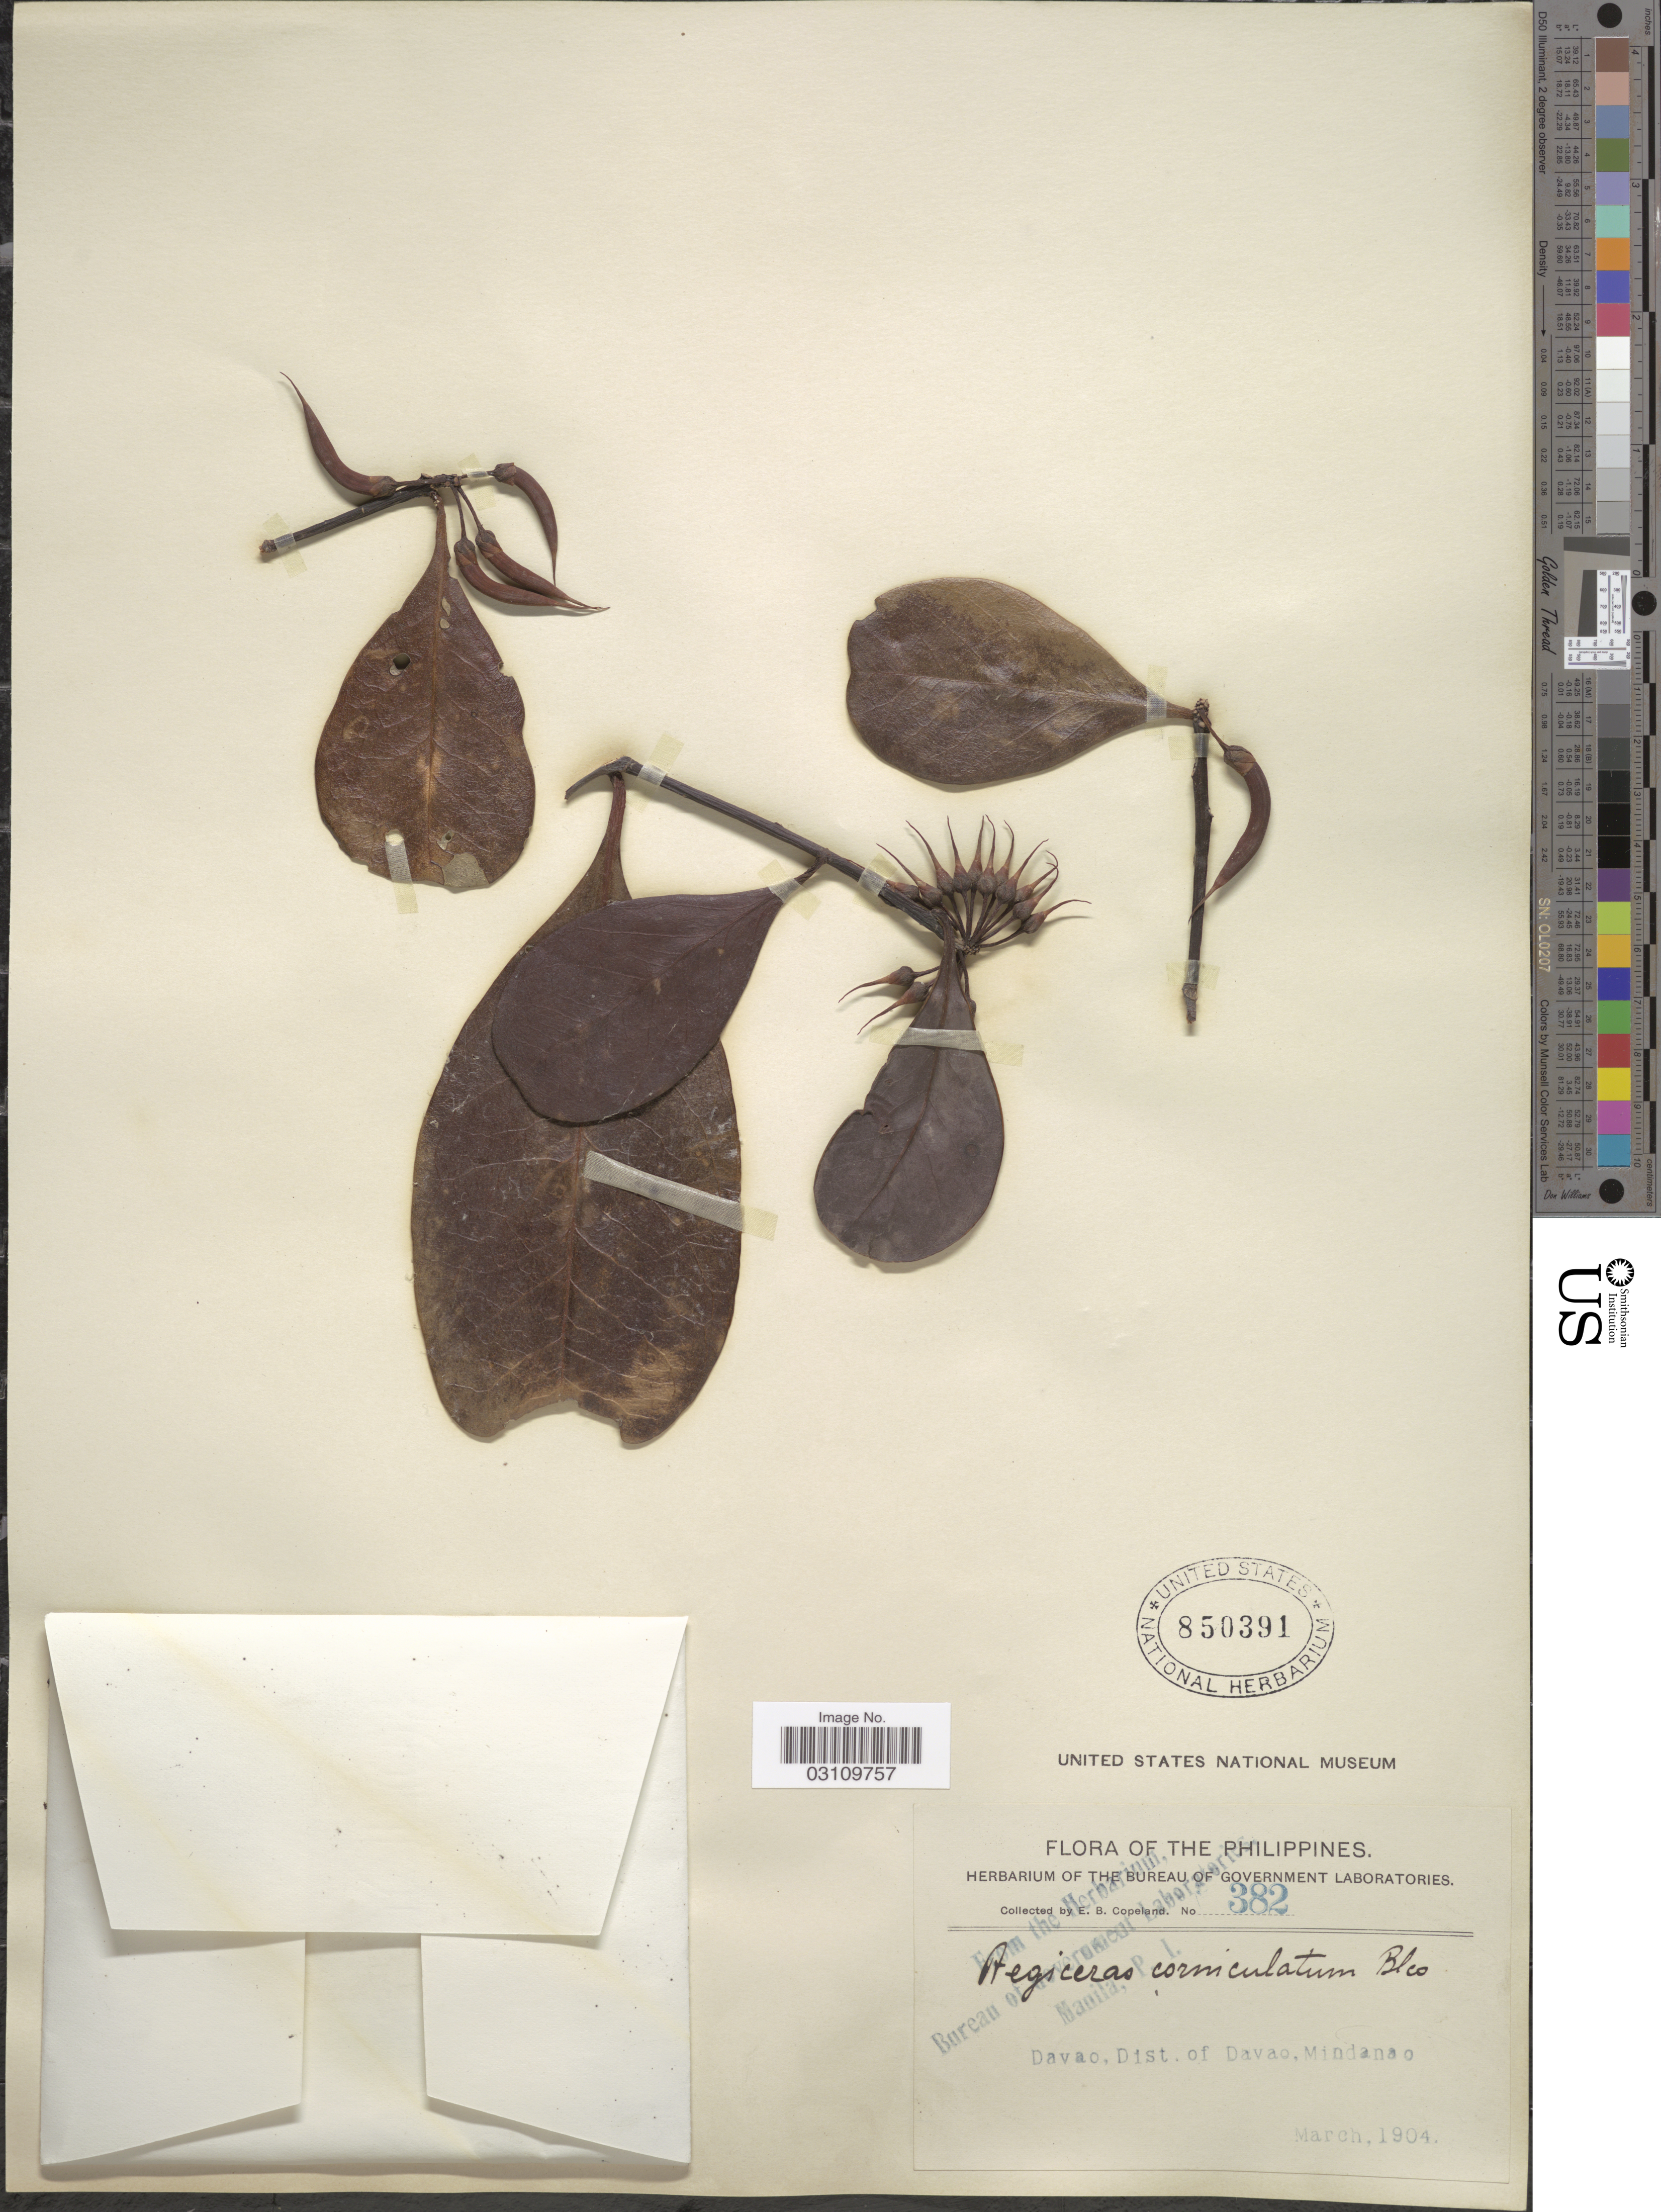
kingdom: Plantae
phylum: Tracheophyta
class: Magnoliopsida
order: Ericales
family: Primulaceae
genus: Aegiceras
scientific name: Aegiceras corniculatum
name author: (L.) Blanco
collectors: E. B. Copeland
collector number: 382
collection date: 1904-03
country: Philippines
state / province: Davao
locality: Dist. of Davao, Mindanao.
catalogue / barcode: US 850391